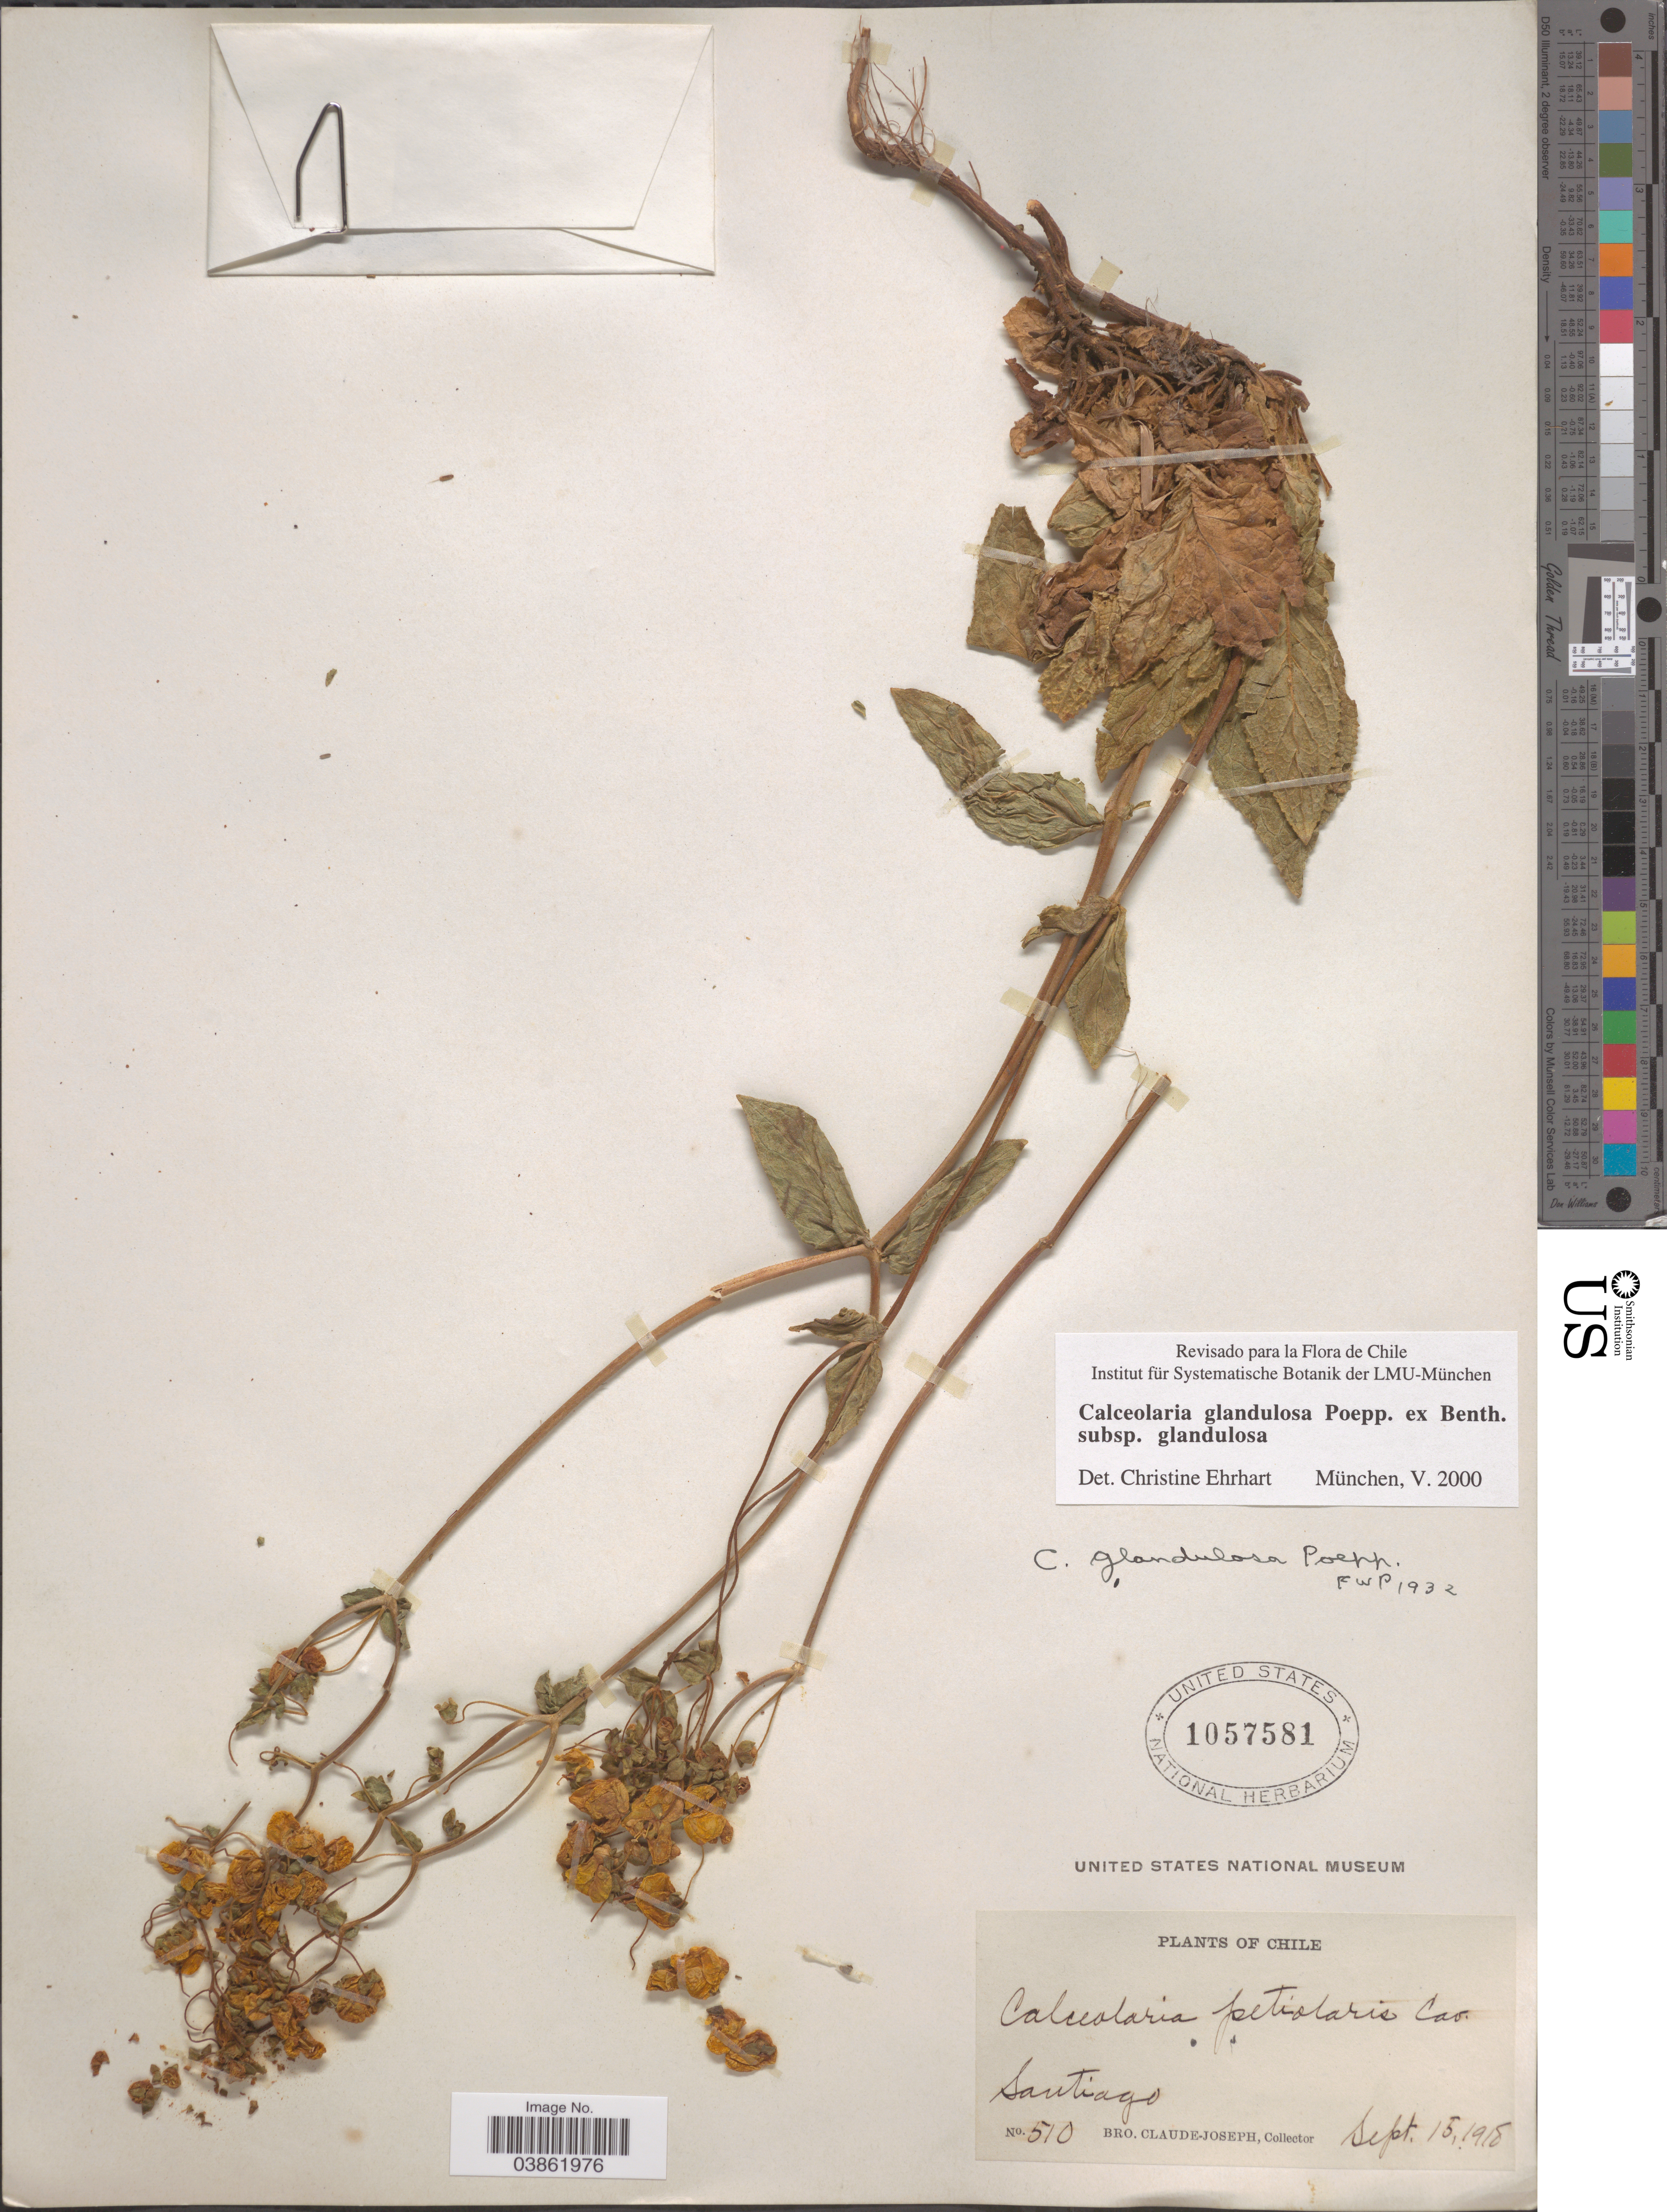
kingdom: Plantae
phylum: Tracheophyta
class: Magnoliopsida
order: Lamiales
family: Calceolariaceae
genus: Calceolaria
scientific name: Calceolaria glandulosa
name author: Poepp. ex Benth.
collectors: Bro. Claude-Joseph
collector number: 510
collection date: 1918-09-15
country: Chile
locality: Santiago.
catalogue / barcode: US 1057581